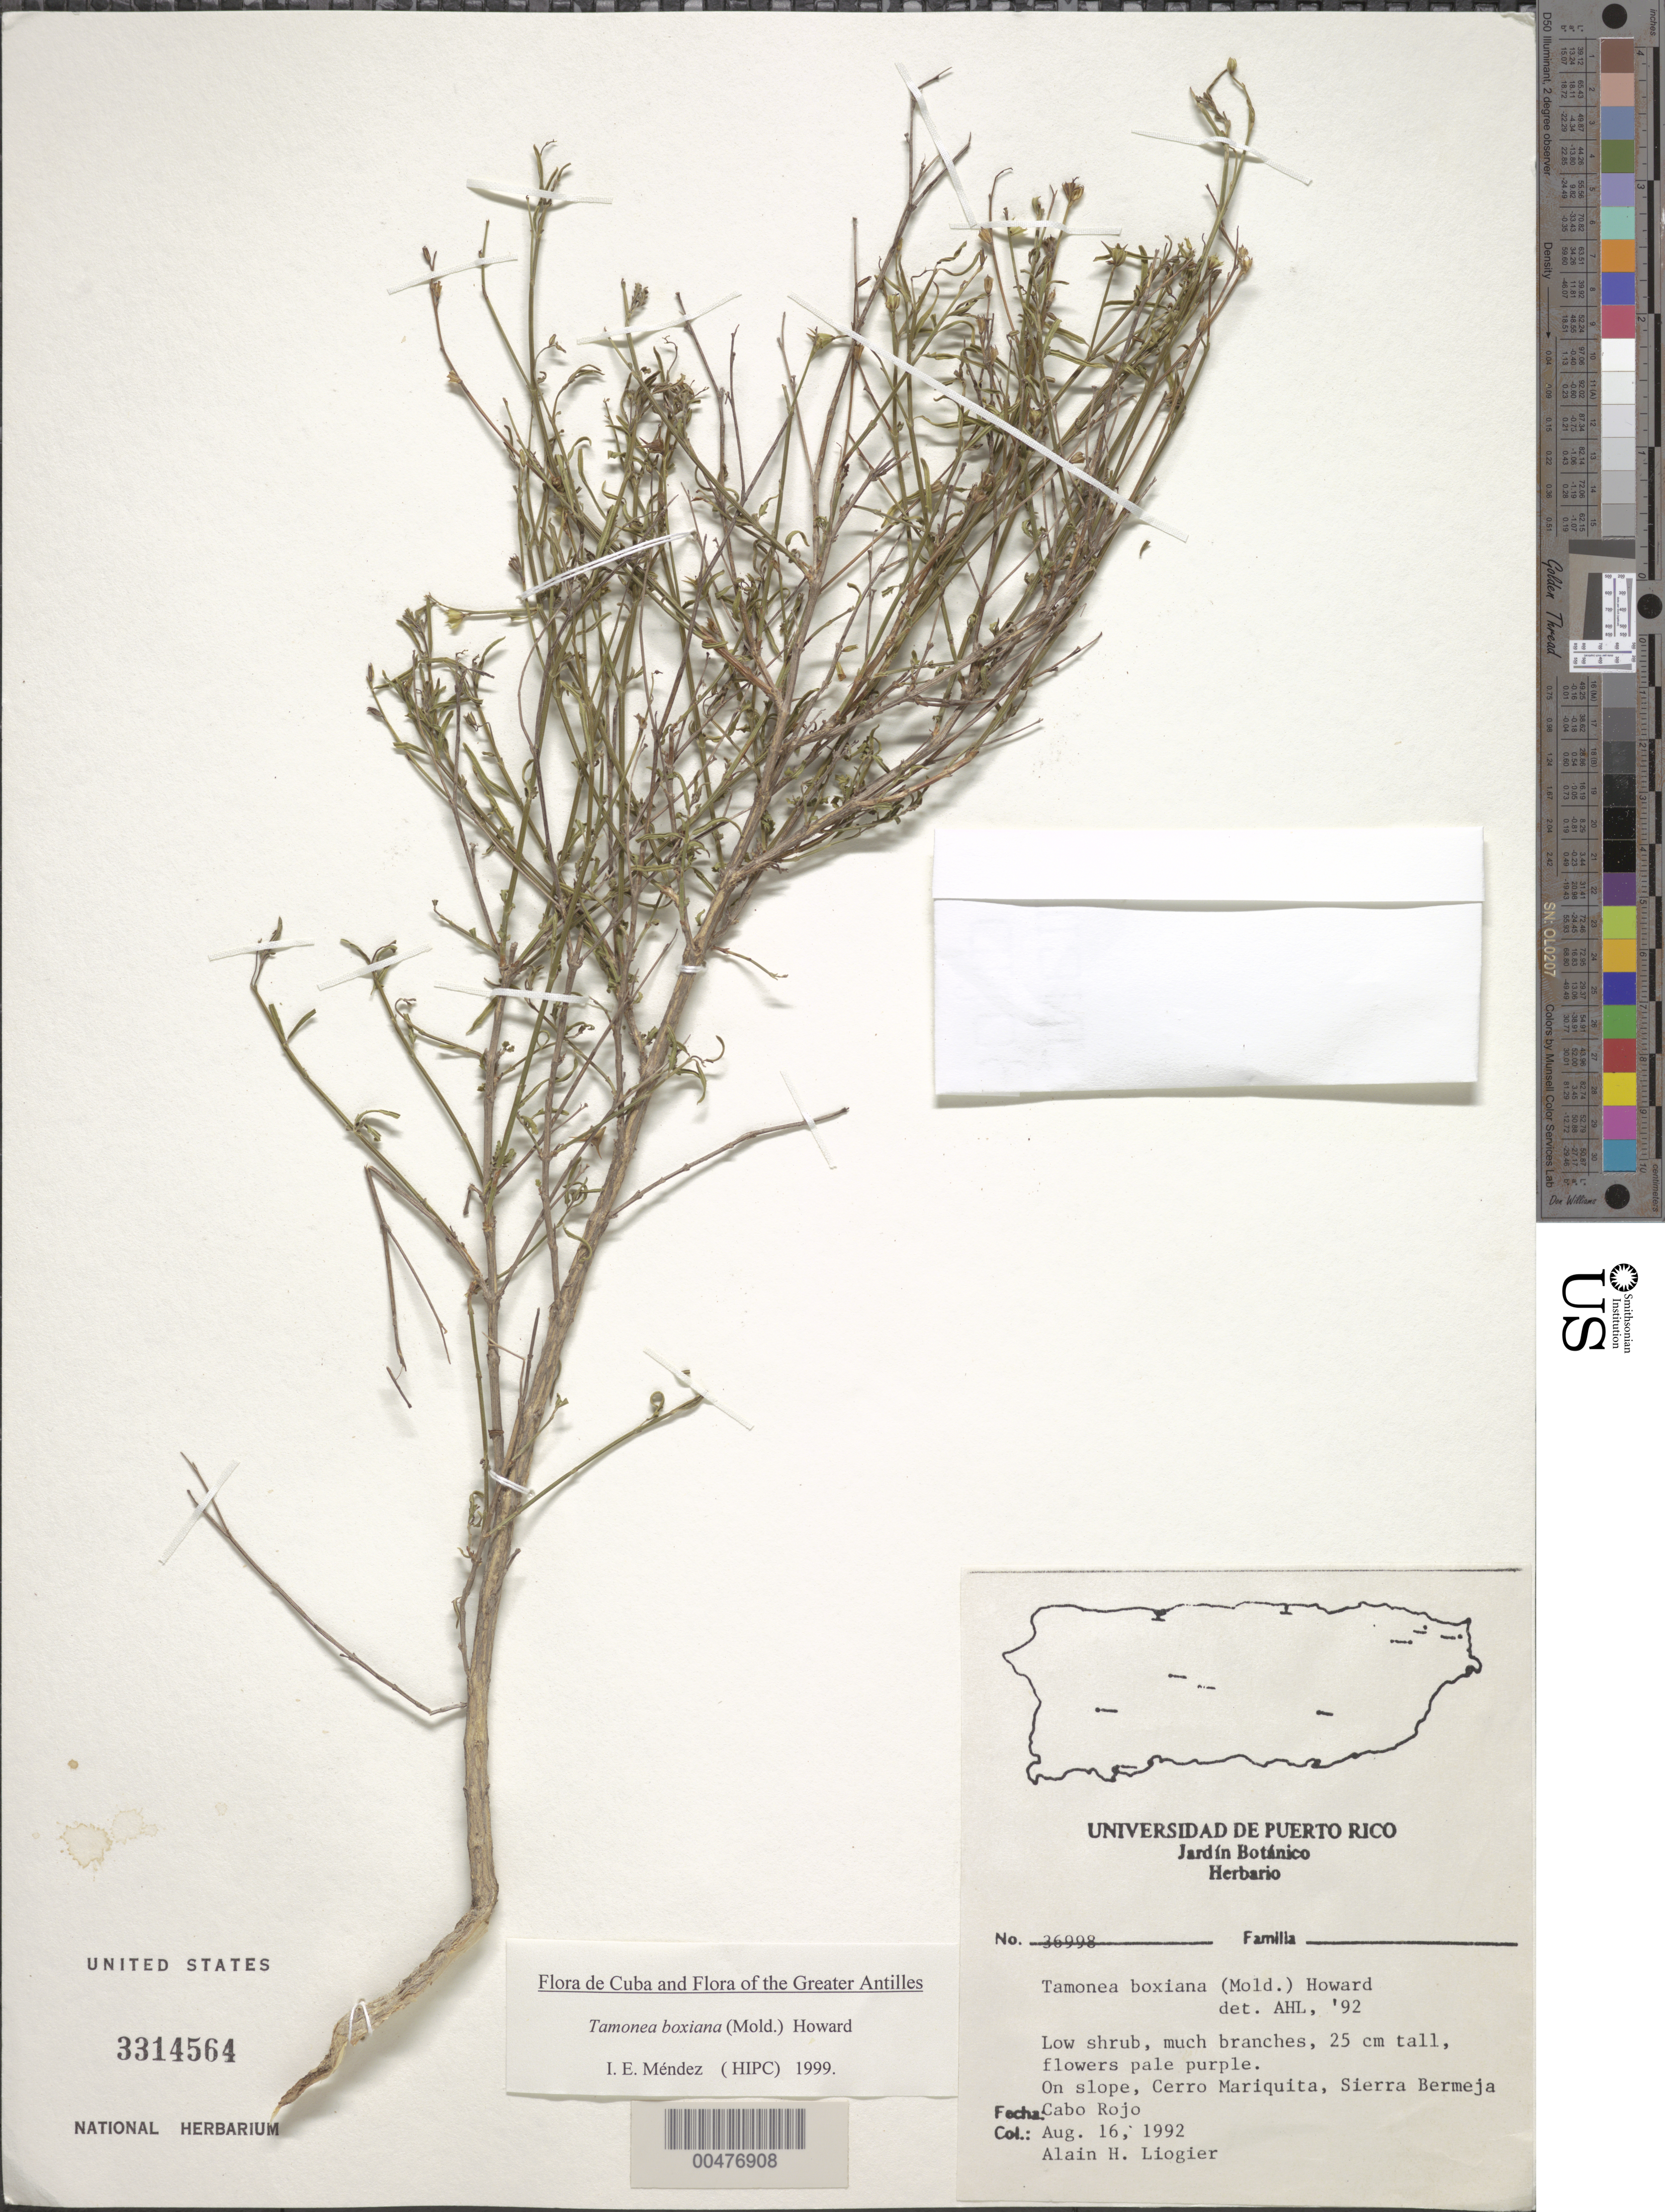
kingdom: Plantae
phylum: Tracheophyta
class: Magnoliopsida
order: Lamiales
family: Verbenaceae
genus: Tamonea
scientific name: Tamonea boxiana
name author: (Moldenke) R.A. Howard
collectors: A. H. Liogier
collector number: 36998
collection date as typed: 16 Aug 1992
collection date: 1992-08-16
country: Puerto Rico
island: Greater Antilles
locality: Cabo Rojo: Cerro Mariquita, Sierra Bermeja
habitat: On slope.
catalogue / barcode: US 3314564